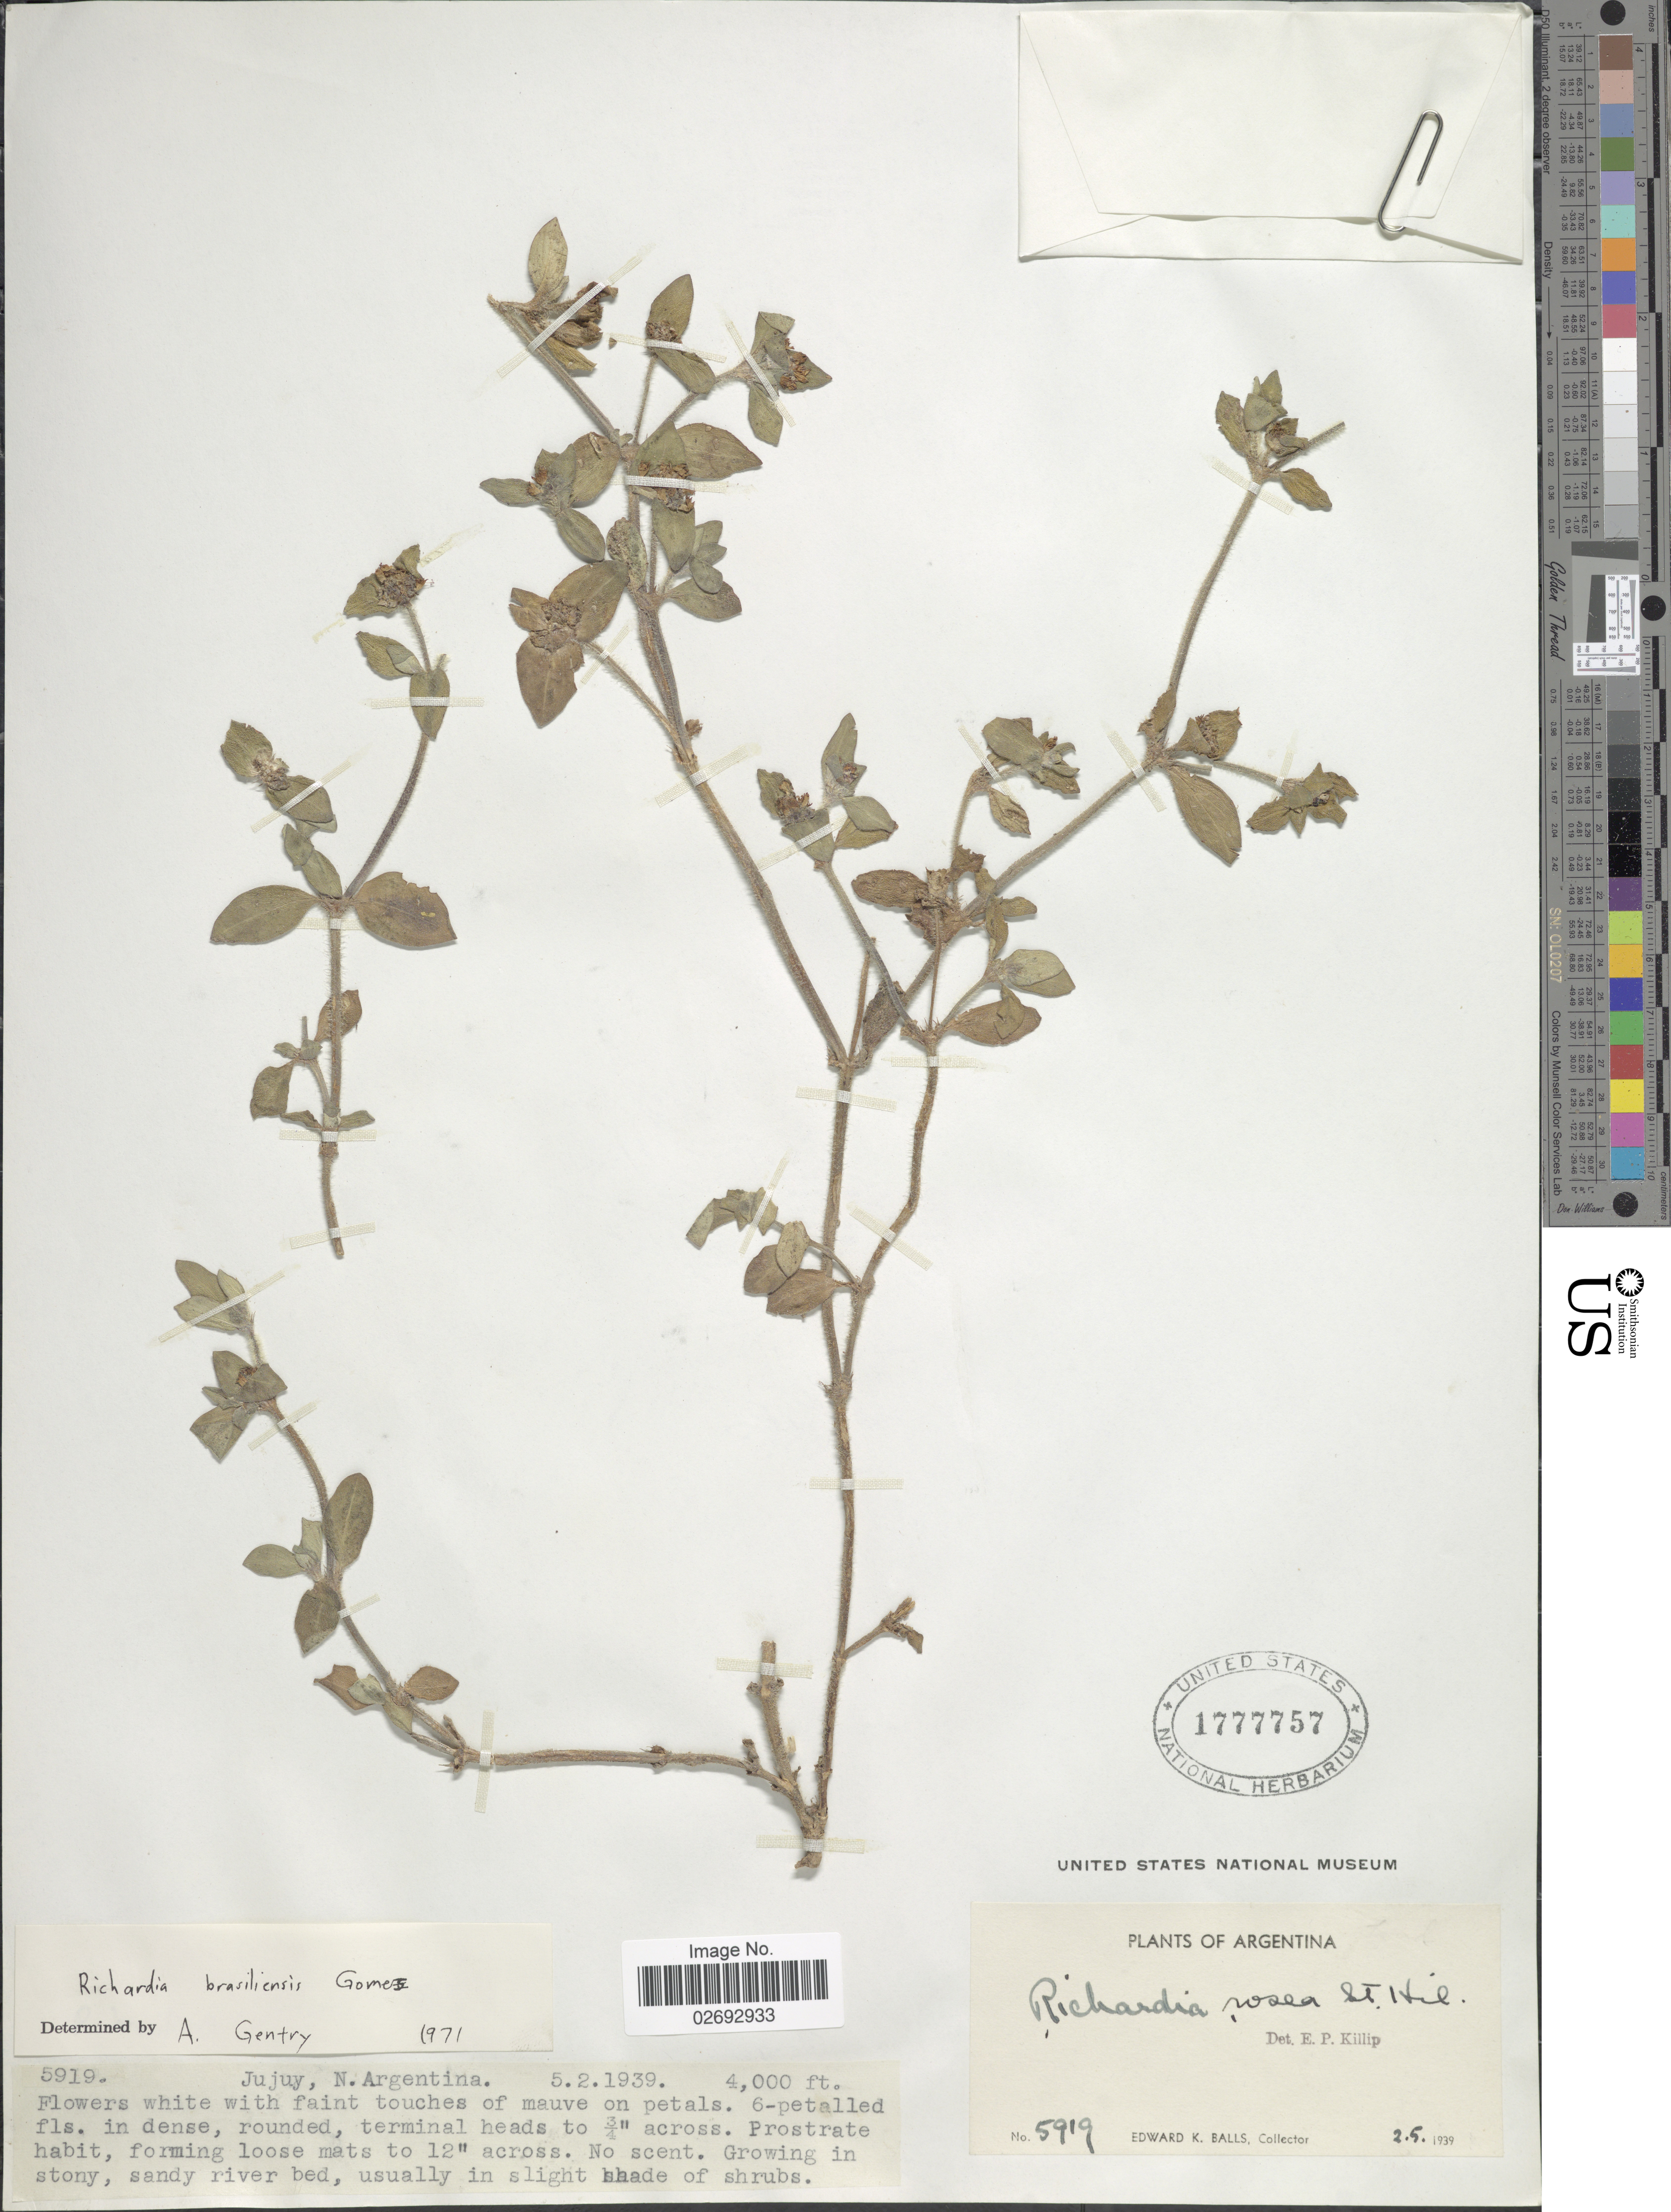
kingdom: Plantae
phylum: Tracheophyta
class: Magnoliopsida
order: Gentianales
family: Rubiaceae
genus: Richardia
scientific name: Richardia brasiliensis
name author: Gomes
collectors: E. K. Balls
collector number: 5919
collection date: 1939-05-02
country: Argentina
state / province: Jujuy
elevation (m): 1219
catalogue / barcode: US 1777757